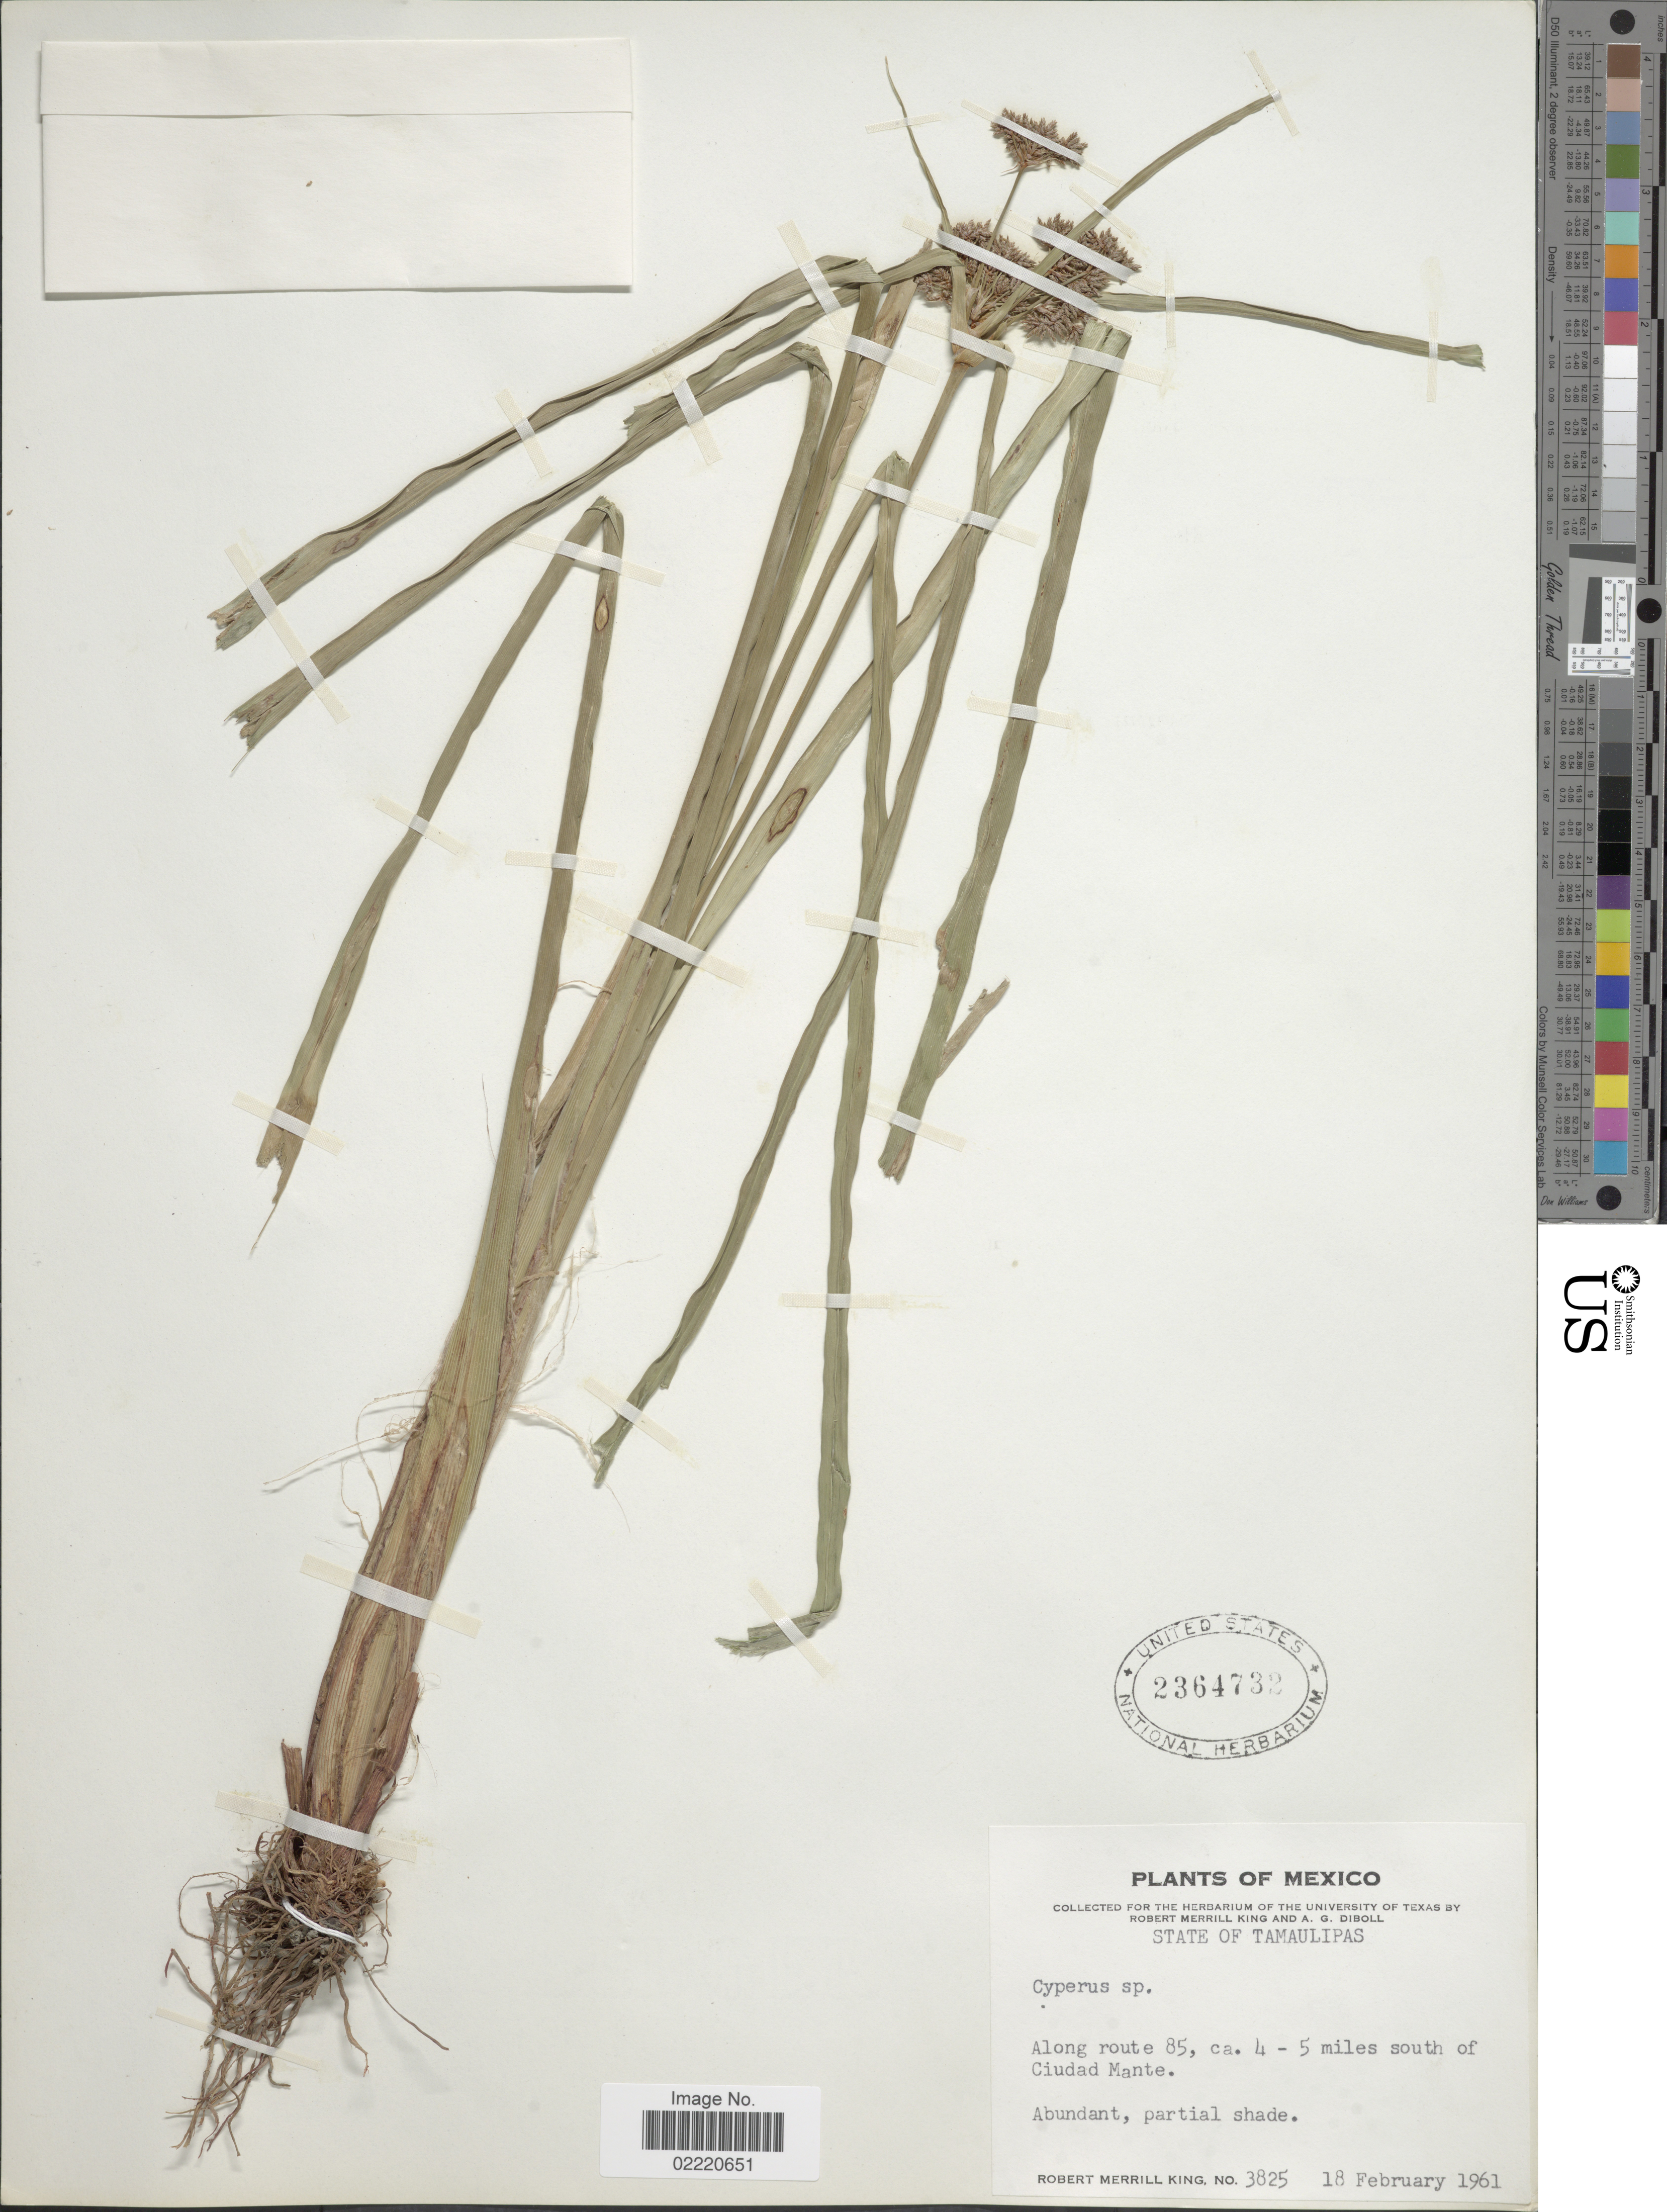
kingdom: Plantae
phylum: Tracheophyta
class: Liliopsida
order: Poales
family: Cyperaceae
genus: Cyperus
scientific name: Cyperus sp.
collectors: R. M. King & A. Diboll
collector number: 3825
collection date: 1961-02-18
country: Mexico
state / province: Tamaulipas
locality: State of Tamaulipas, Along route 85, 4-5 miles south of Ciudad Mante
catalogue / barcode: US 2364732